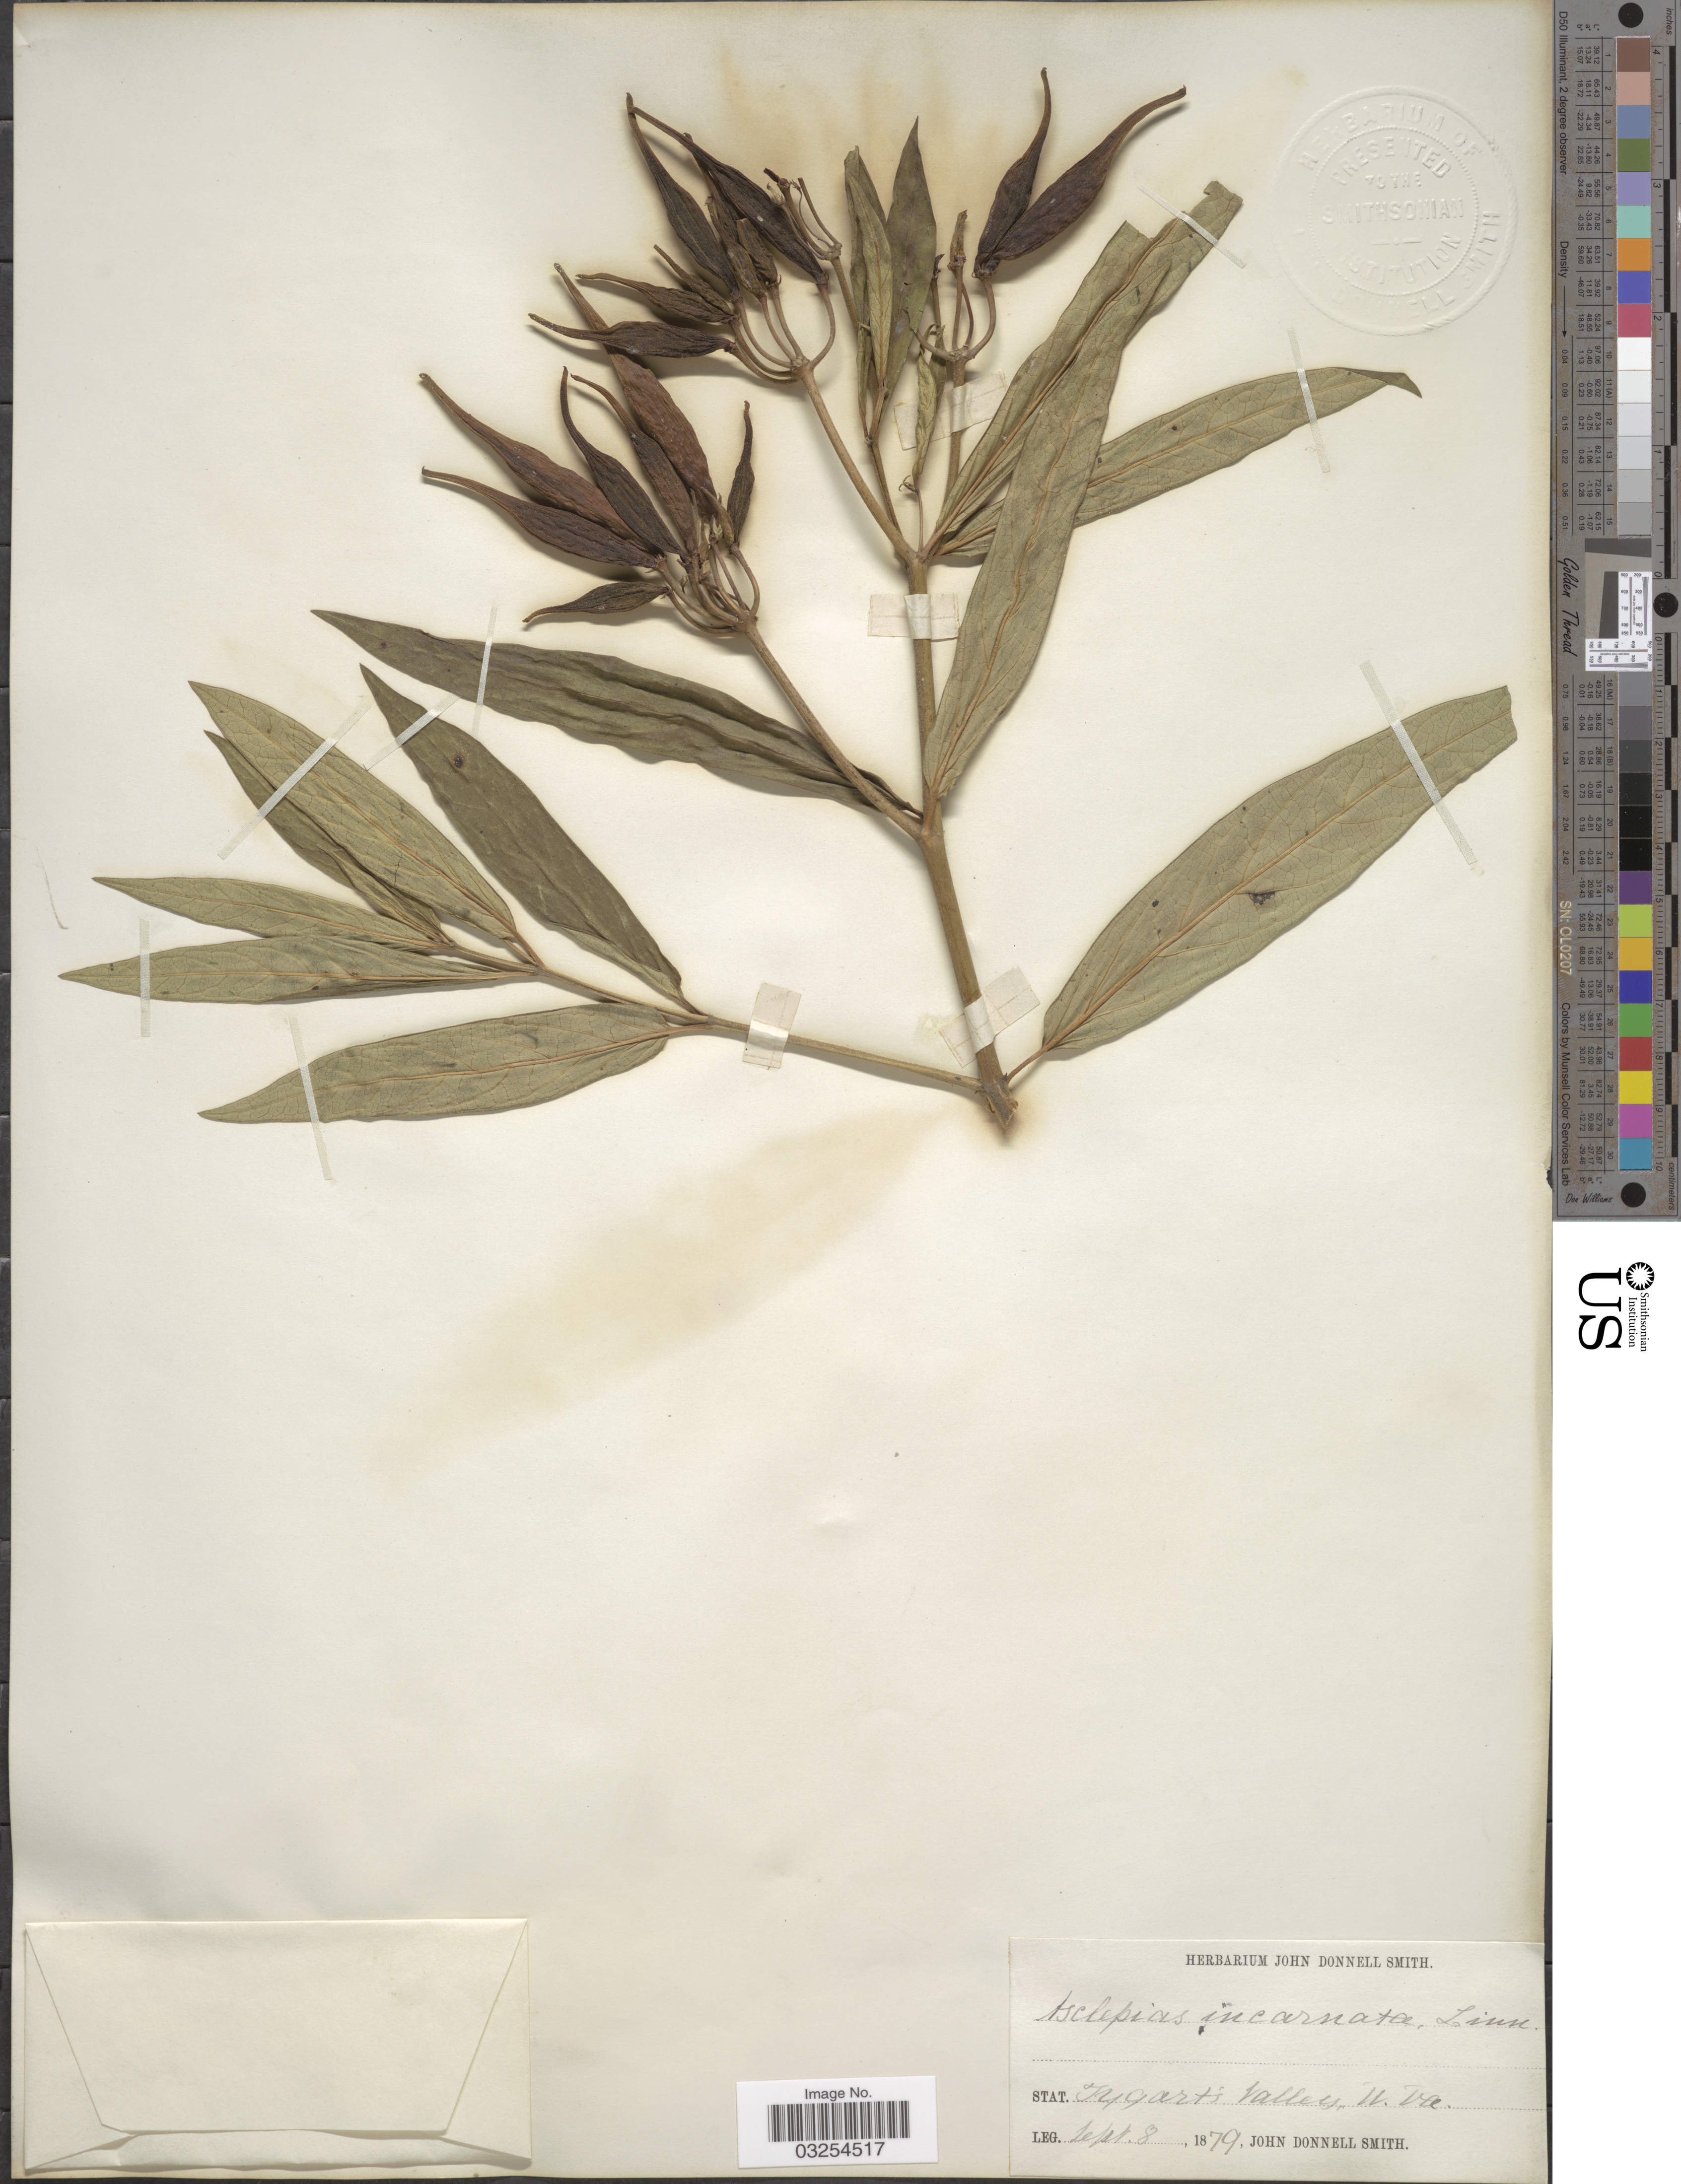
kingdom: Plantae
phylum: Tracheophyta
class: Magnoliopsida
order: Gentianales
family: Apocynaceae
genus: Asclepias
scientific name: Asclepias incarnata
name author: L.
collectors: J. Donnell Smith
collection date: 1879-09-08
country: United States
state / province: West Virginia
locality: Stat. Tygart's Valley.